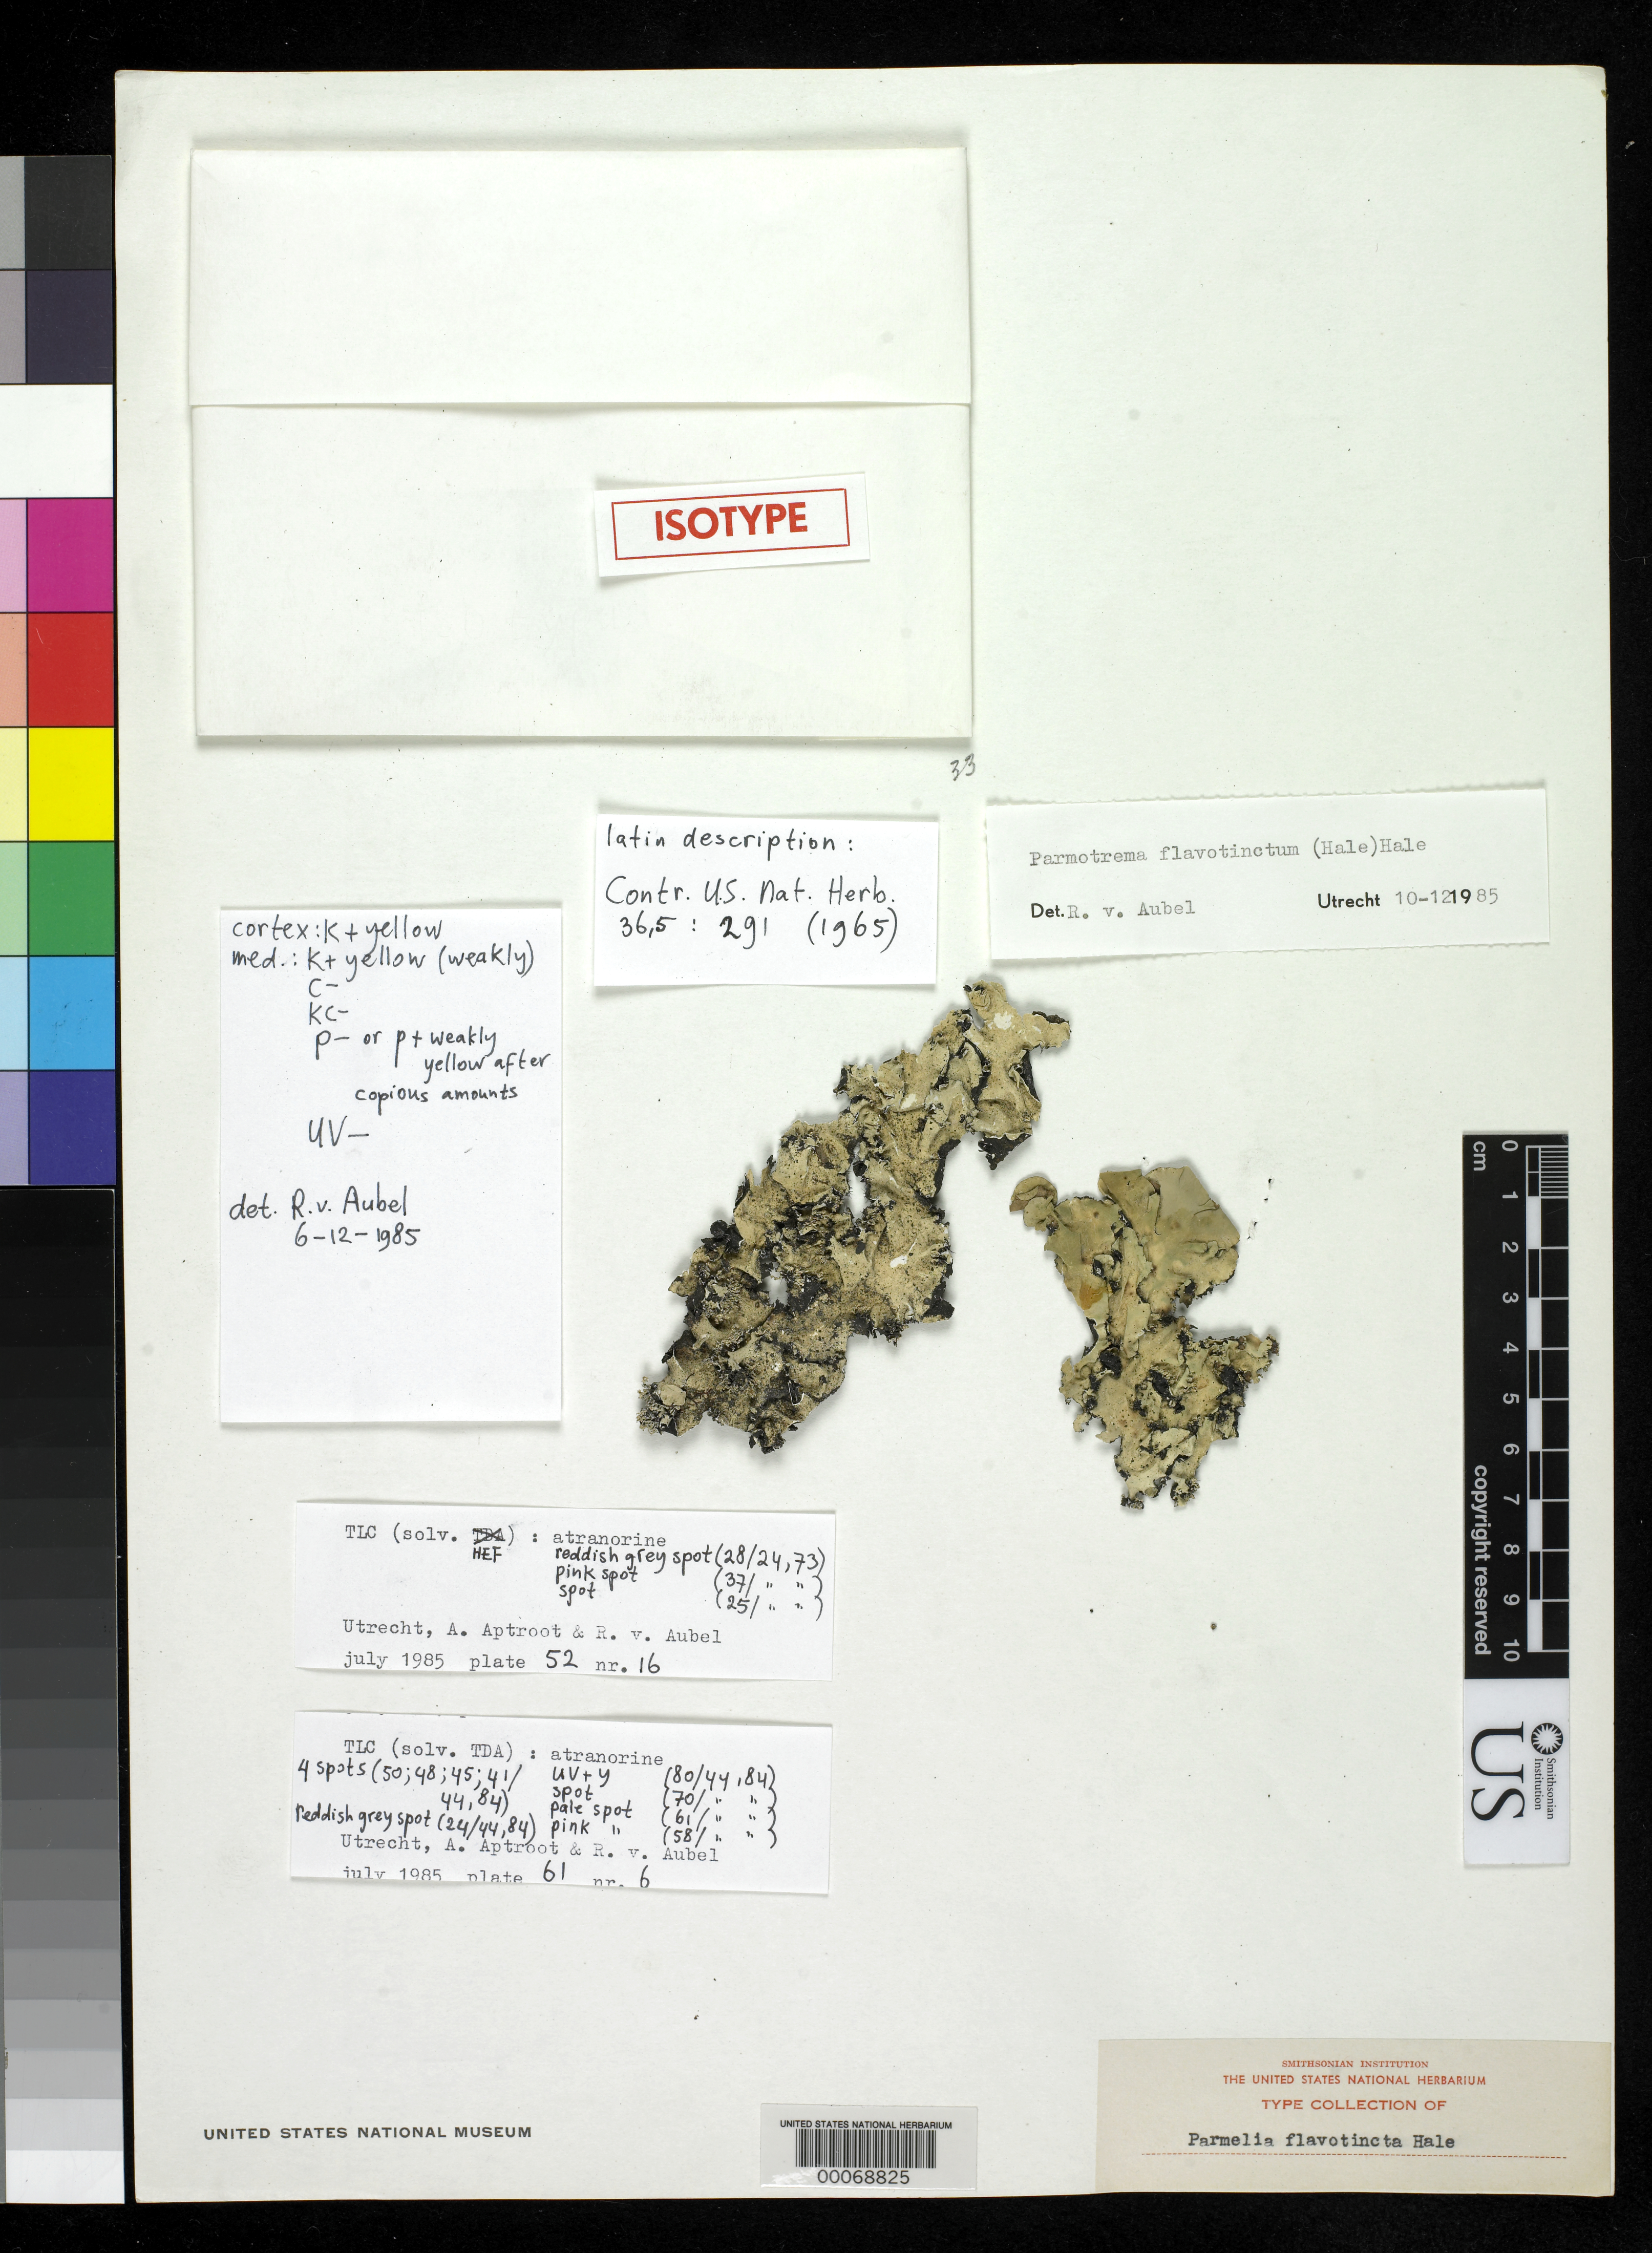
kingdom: Fungi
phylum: Ascomycota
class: Lecanoromycetes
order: Lecanorales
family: Parmeliaceae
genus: Parmelia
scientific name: Parmelia flavotincta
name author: Hale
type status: Isotype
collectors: A. A. Abrahamson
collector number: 229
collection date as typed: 17 Jul 1919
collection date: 1919-07-17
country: Guyana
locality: Cross line, 8 E, Berbice.